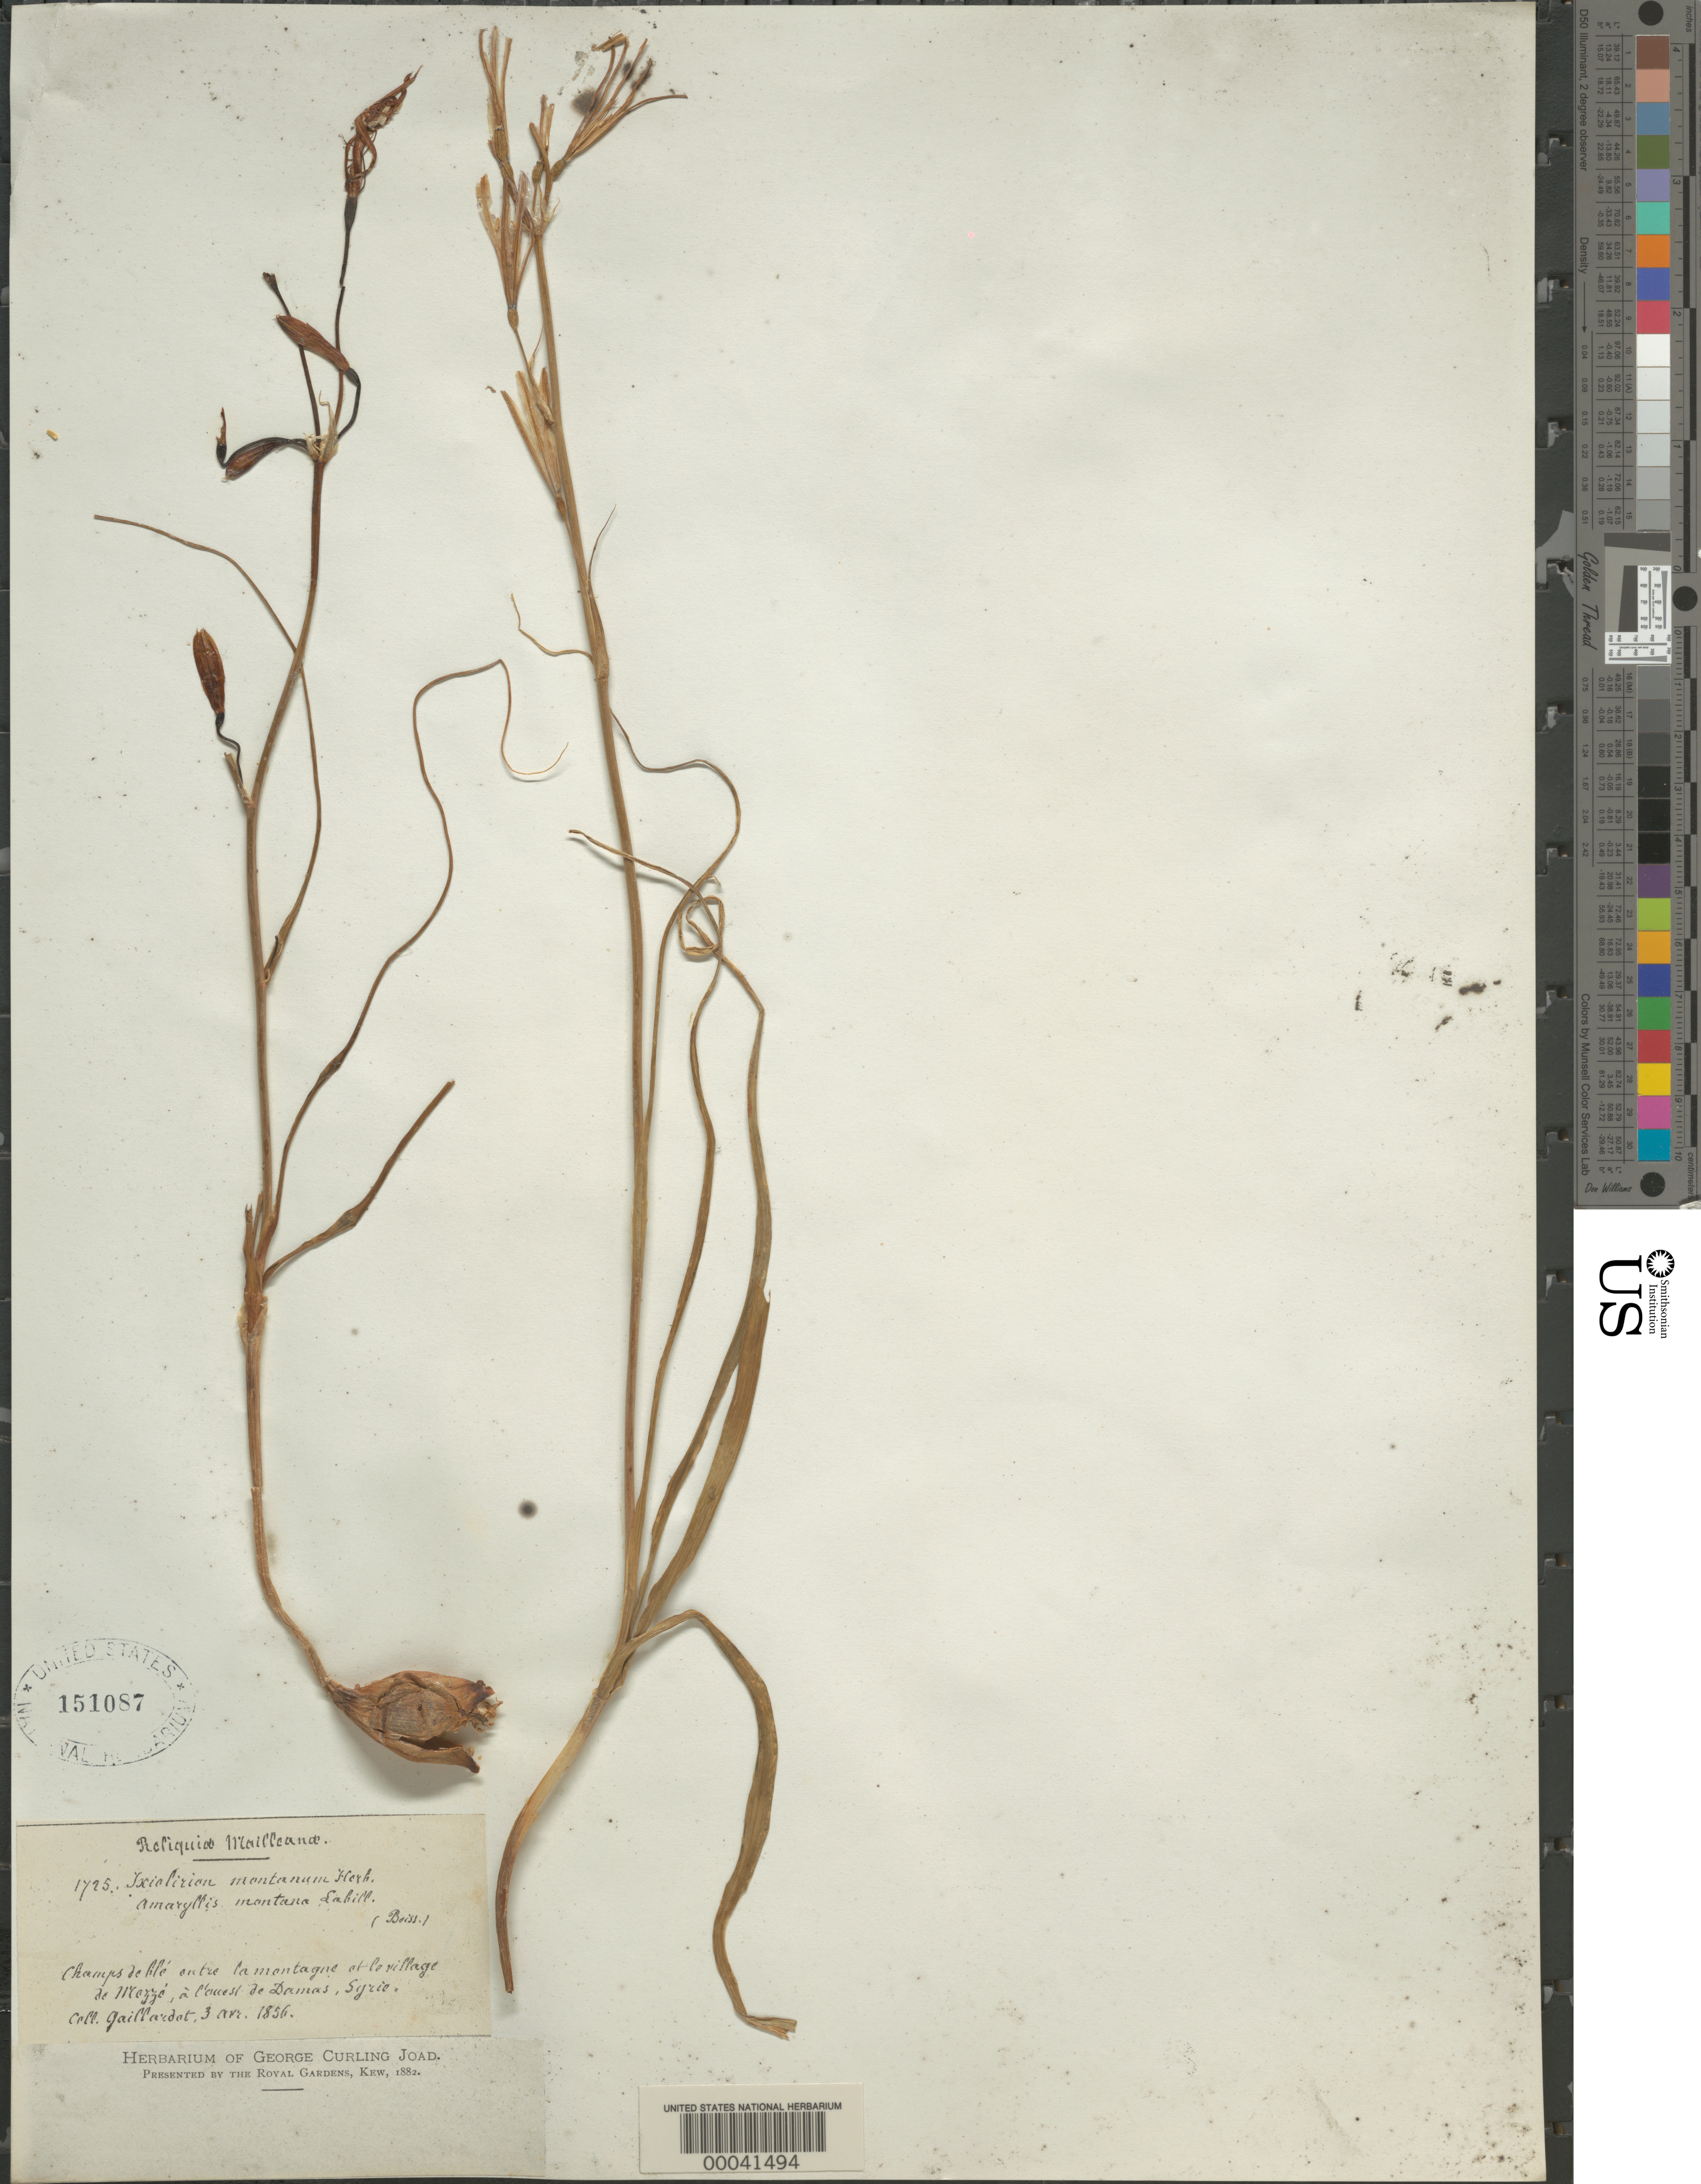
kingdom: Plantae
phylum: Tracheophyta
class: Liliopsida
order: Asparagales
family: Ixioliriaceae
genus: Ixiolirion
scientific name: Ixiolirion montanum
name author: Herb.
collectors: C. Gaillardot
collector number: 1725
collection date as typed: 03 Apr 1856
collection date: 1856-04-03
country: Syria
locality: Mazzo village w of damas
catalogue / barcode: US 151087